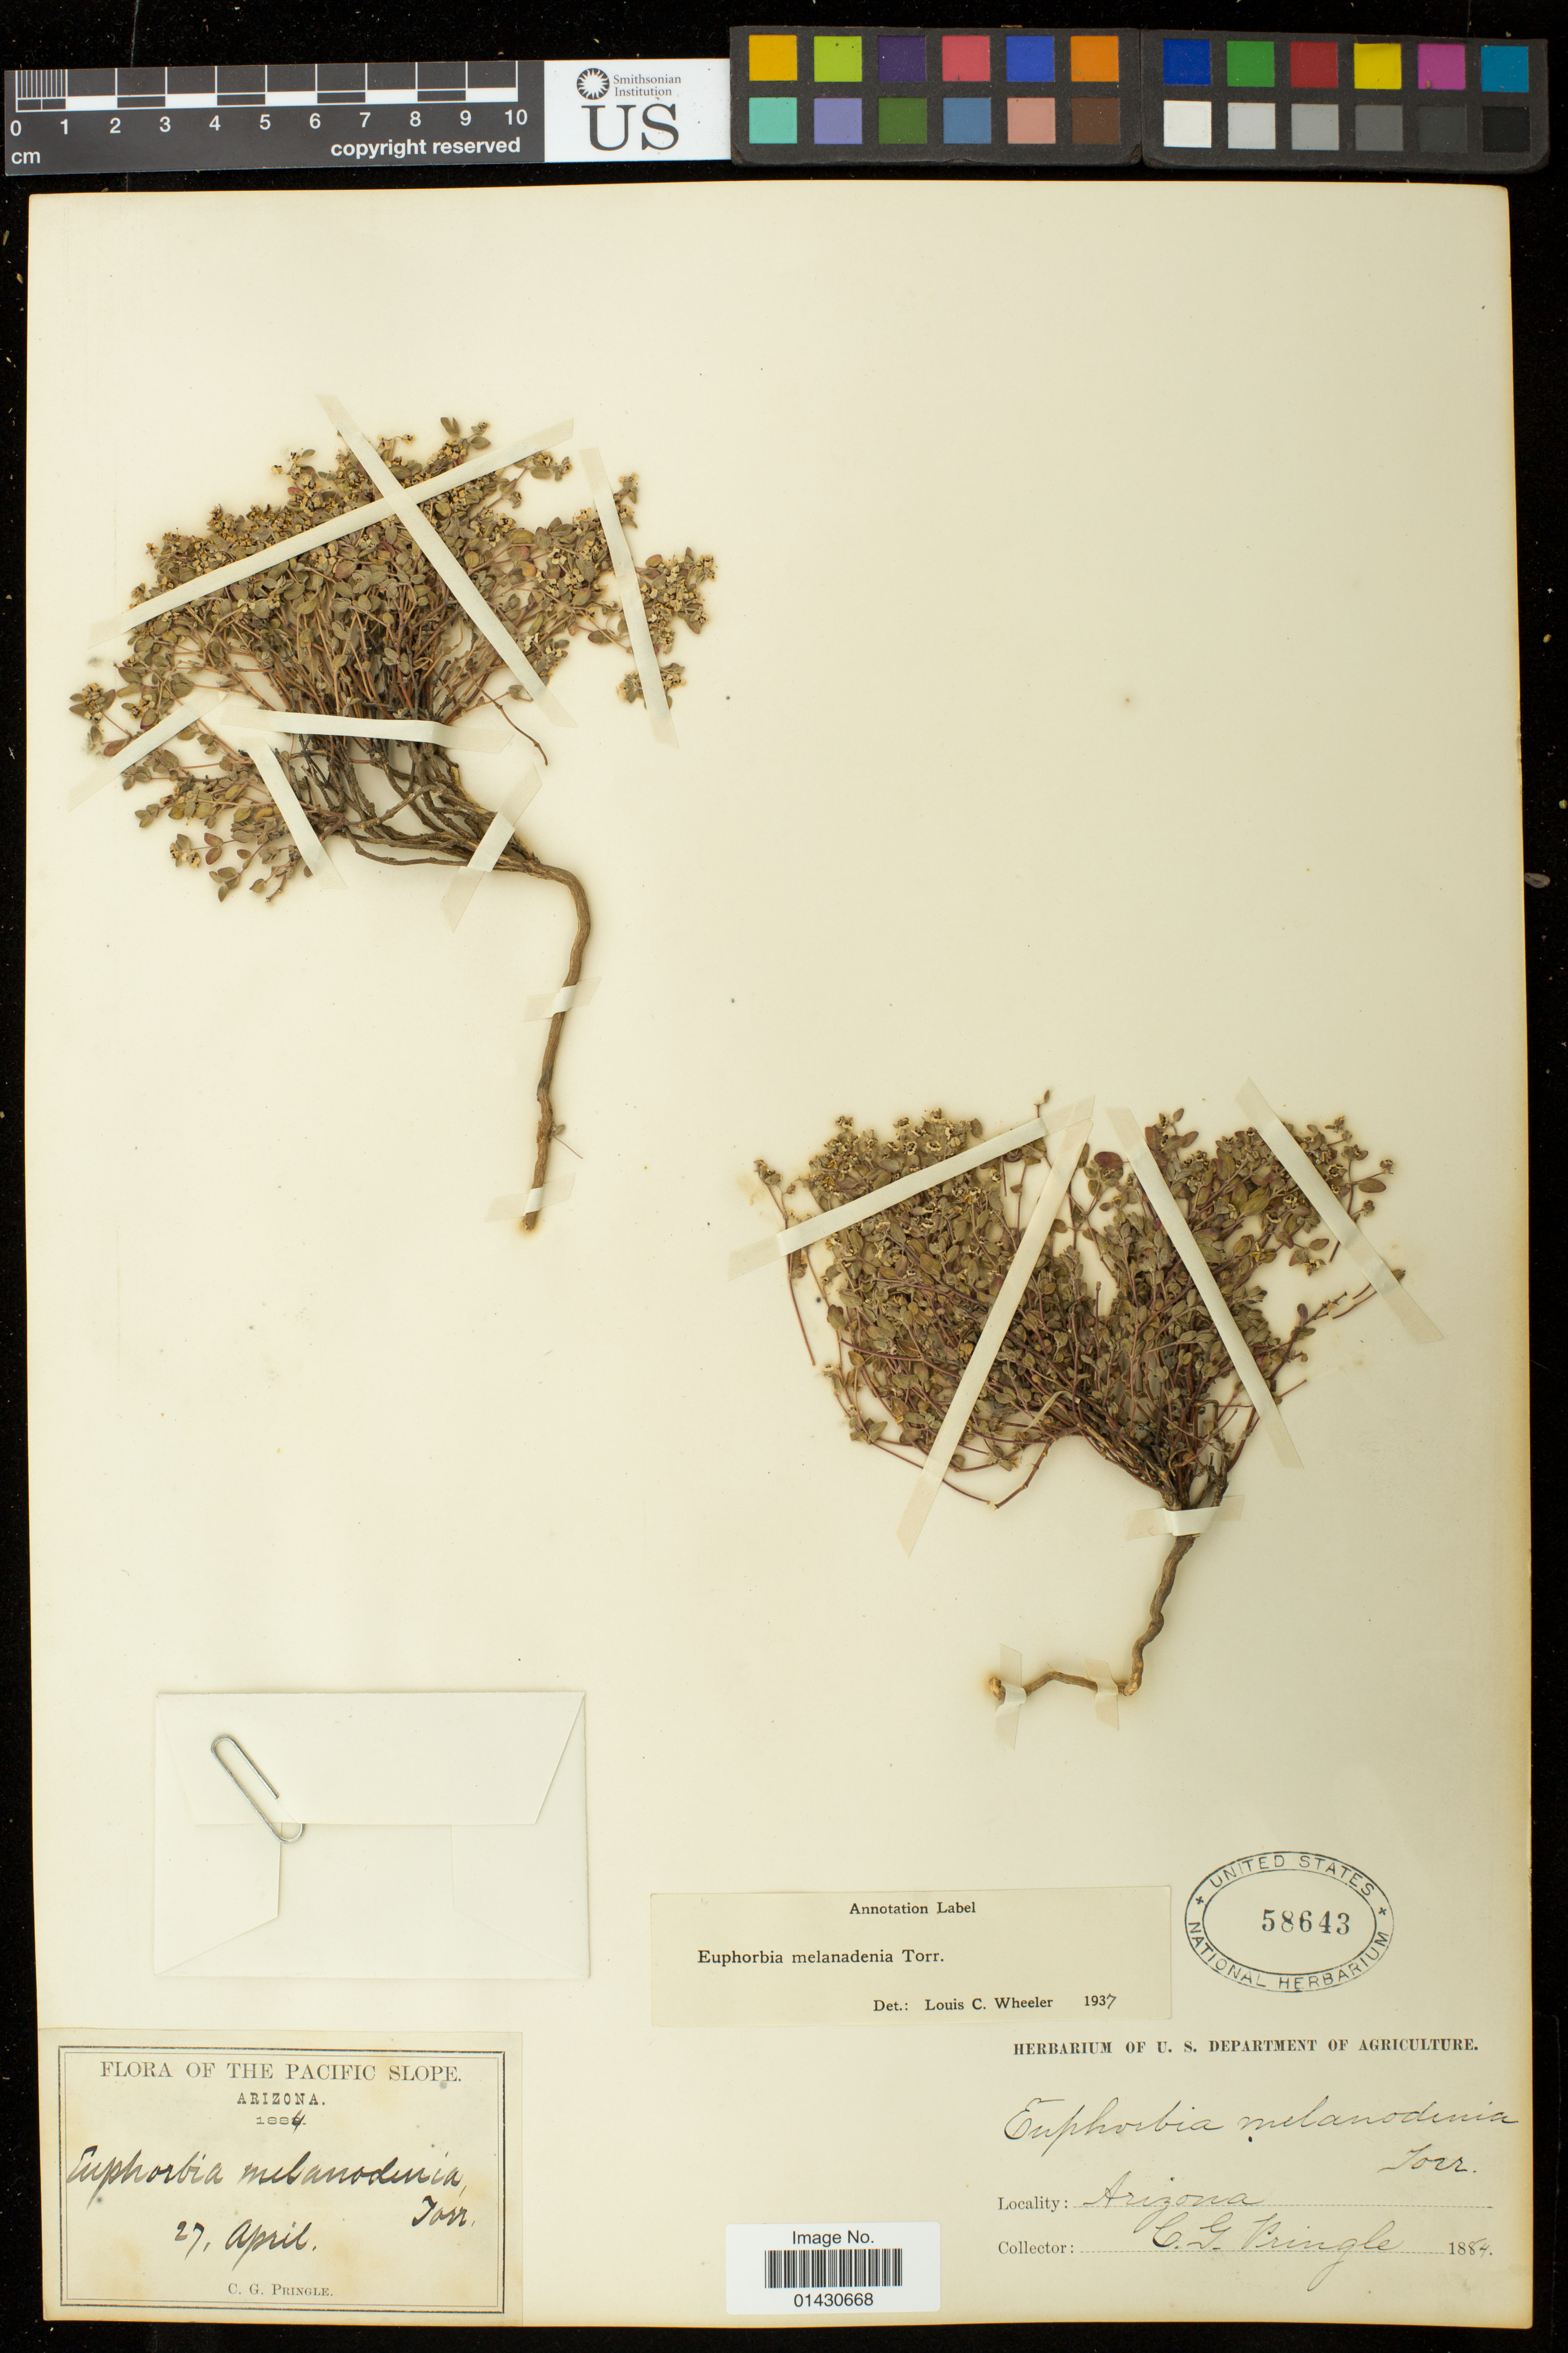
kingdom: Plantae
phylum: Tracheophyta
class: Magnoliopsida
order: Malpighiales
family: Euphorbiaceae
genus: Euphorbia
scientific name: Euphorbia melanadenia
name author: Torr.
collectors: C. G. Pringle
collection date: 1884-04-27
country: United States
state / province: Arizona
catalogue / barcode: US 58643